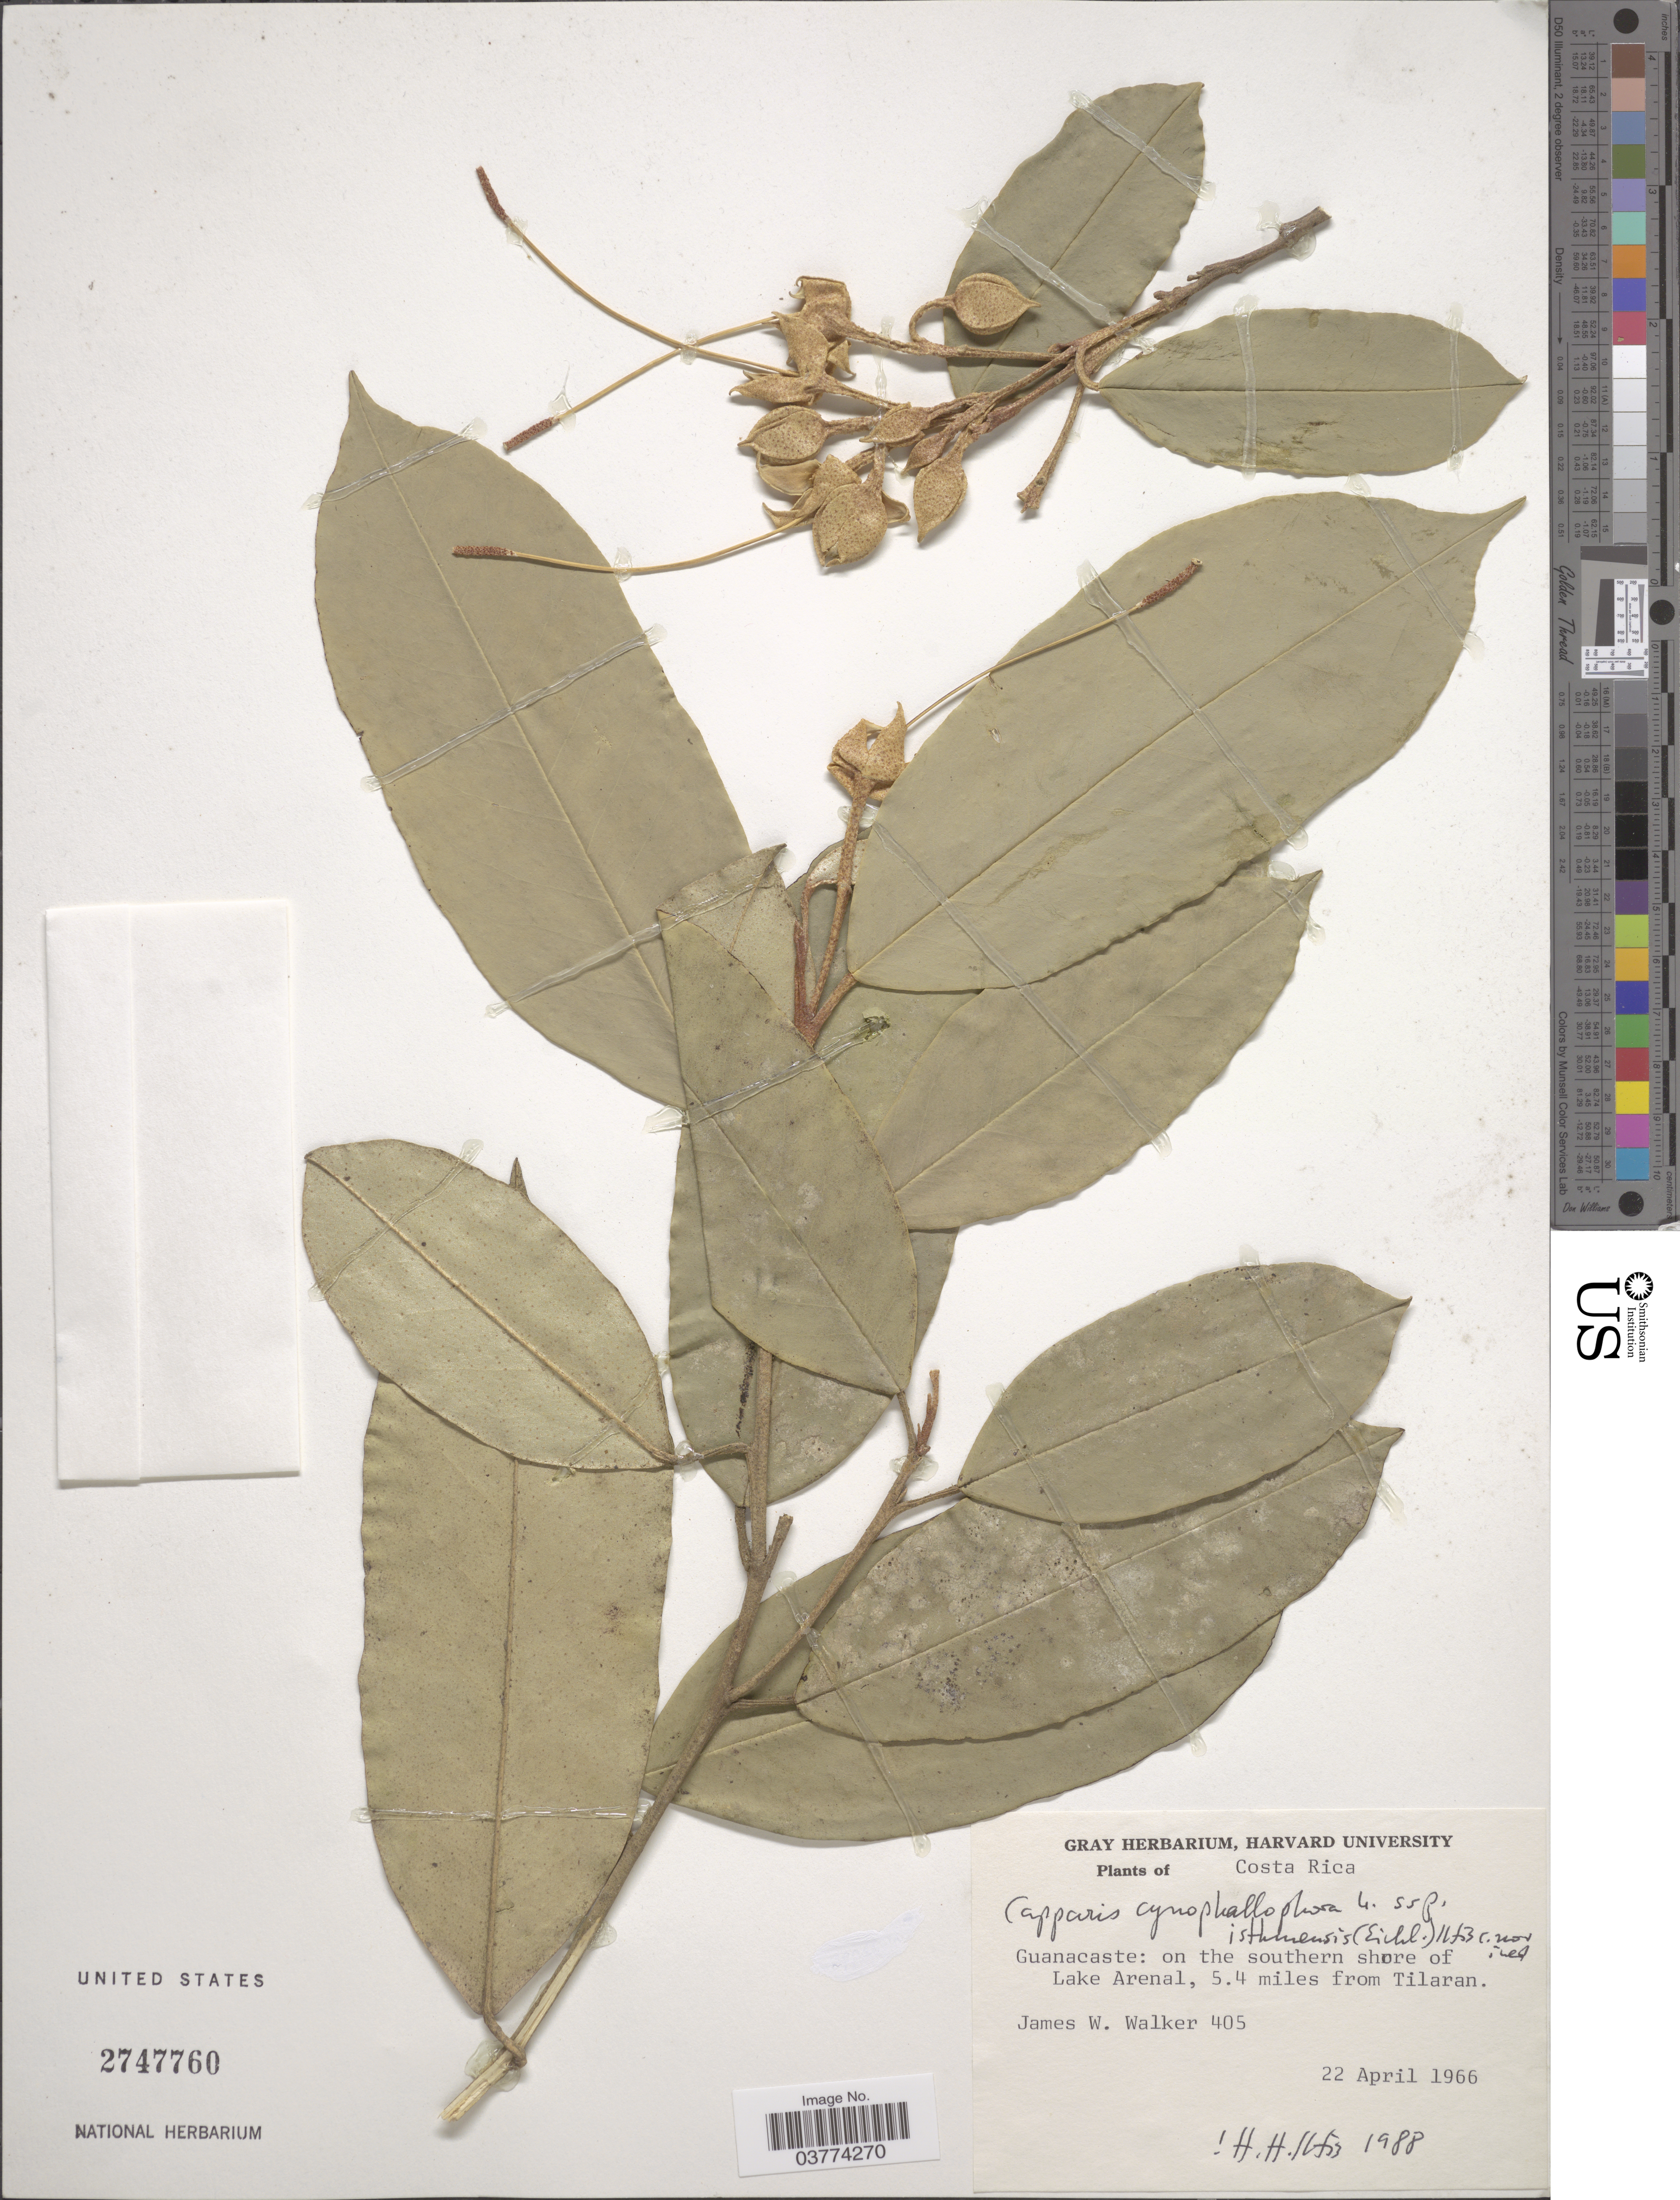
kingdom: Plantae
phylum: Tracheophyta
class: Magnoliopsida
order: Brassicales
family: Capparaceae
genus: Quadrella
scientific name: Quadrella isthmensis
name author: (Eichler) Hutch.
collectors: J. W. Walker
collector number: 405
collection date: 1966-04-22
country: Costa Rica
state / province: Guanacaste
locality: On the southern shore of Lake Arenal, 5.4 miles from Tilaran.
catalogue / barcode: US 2747760